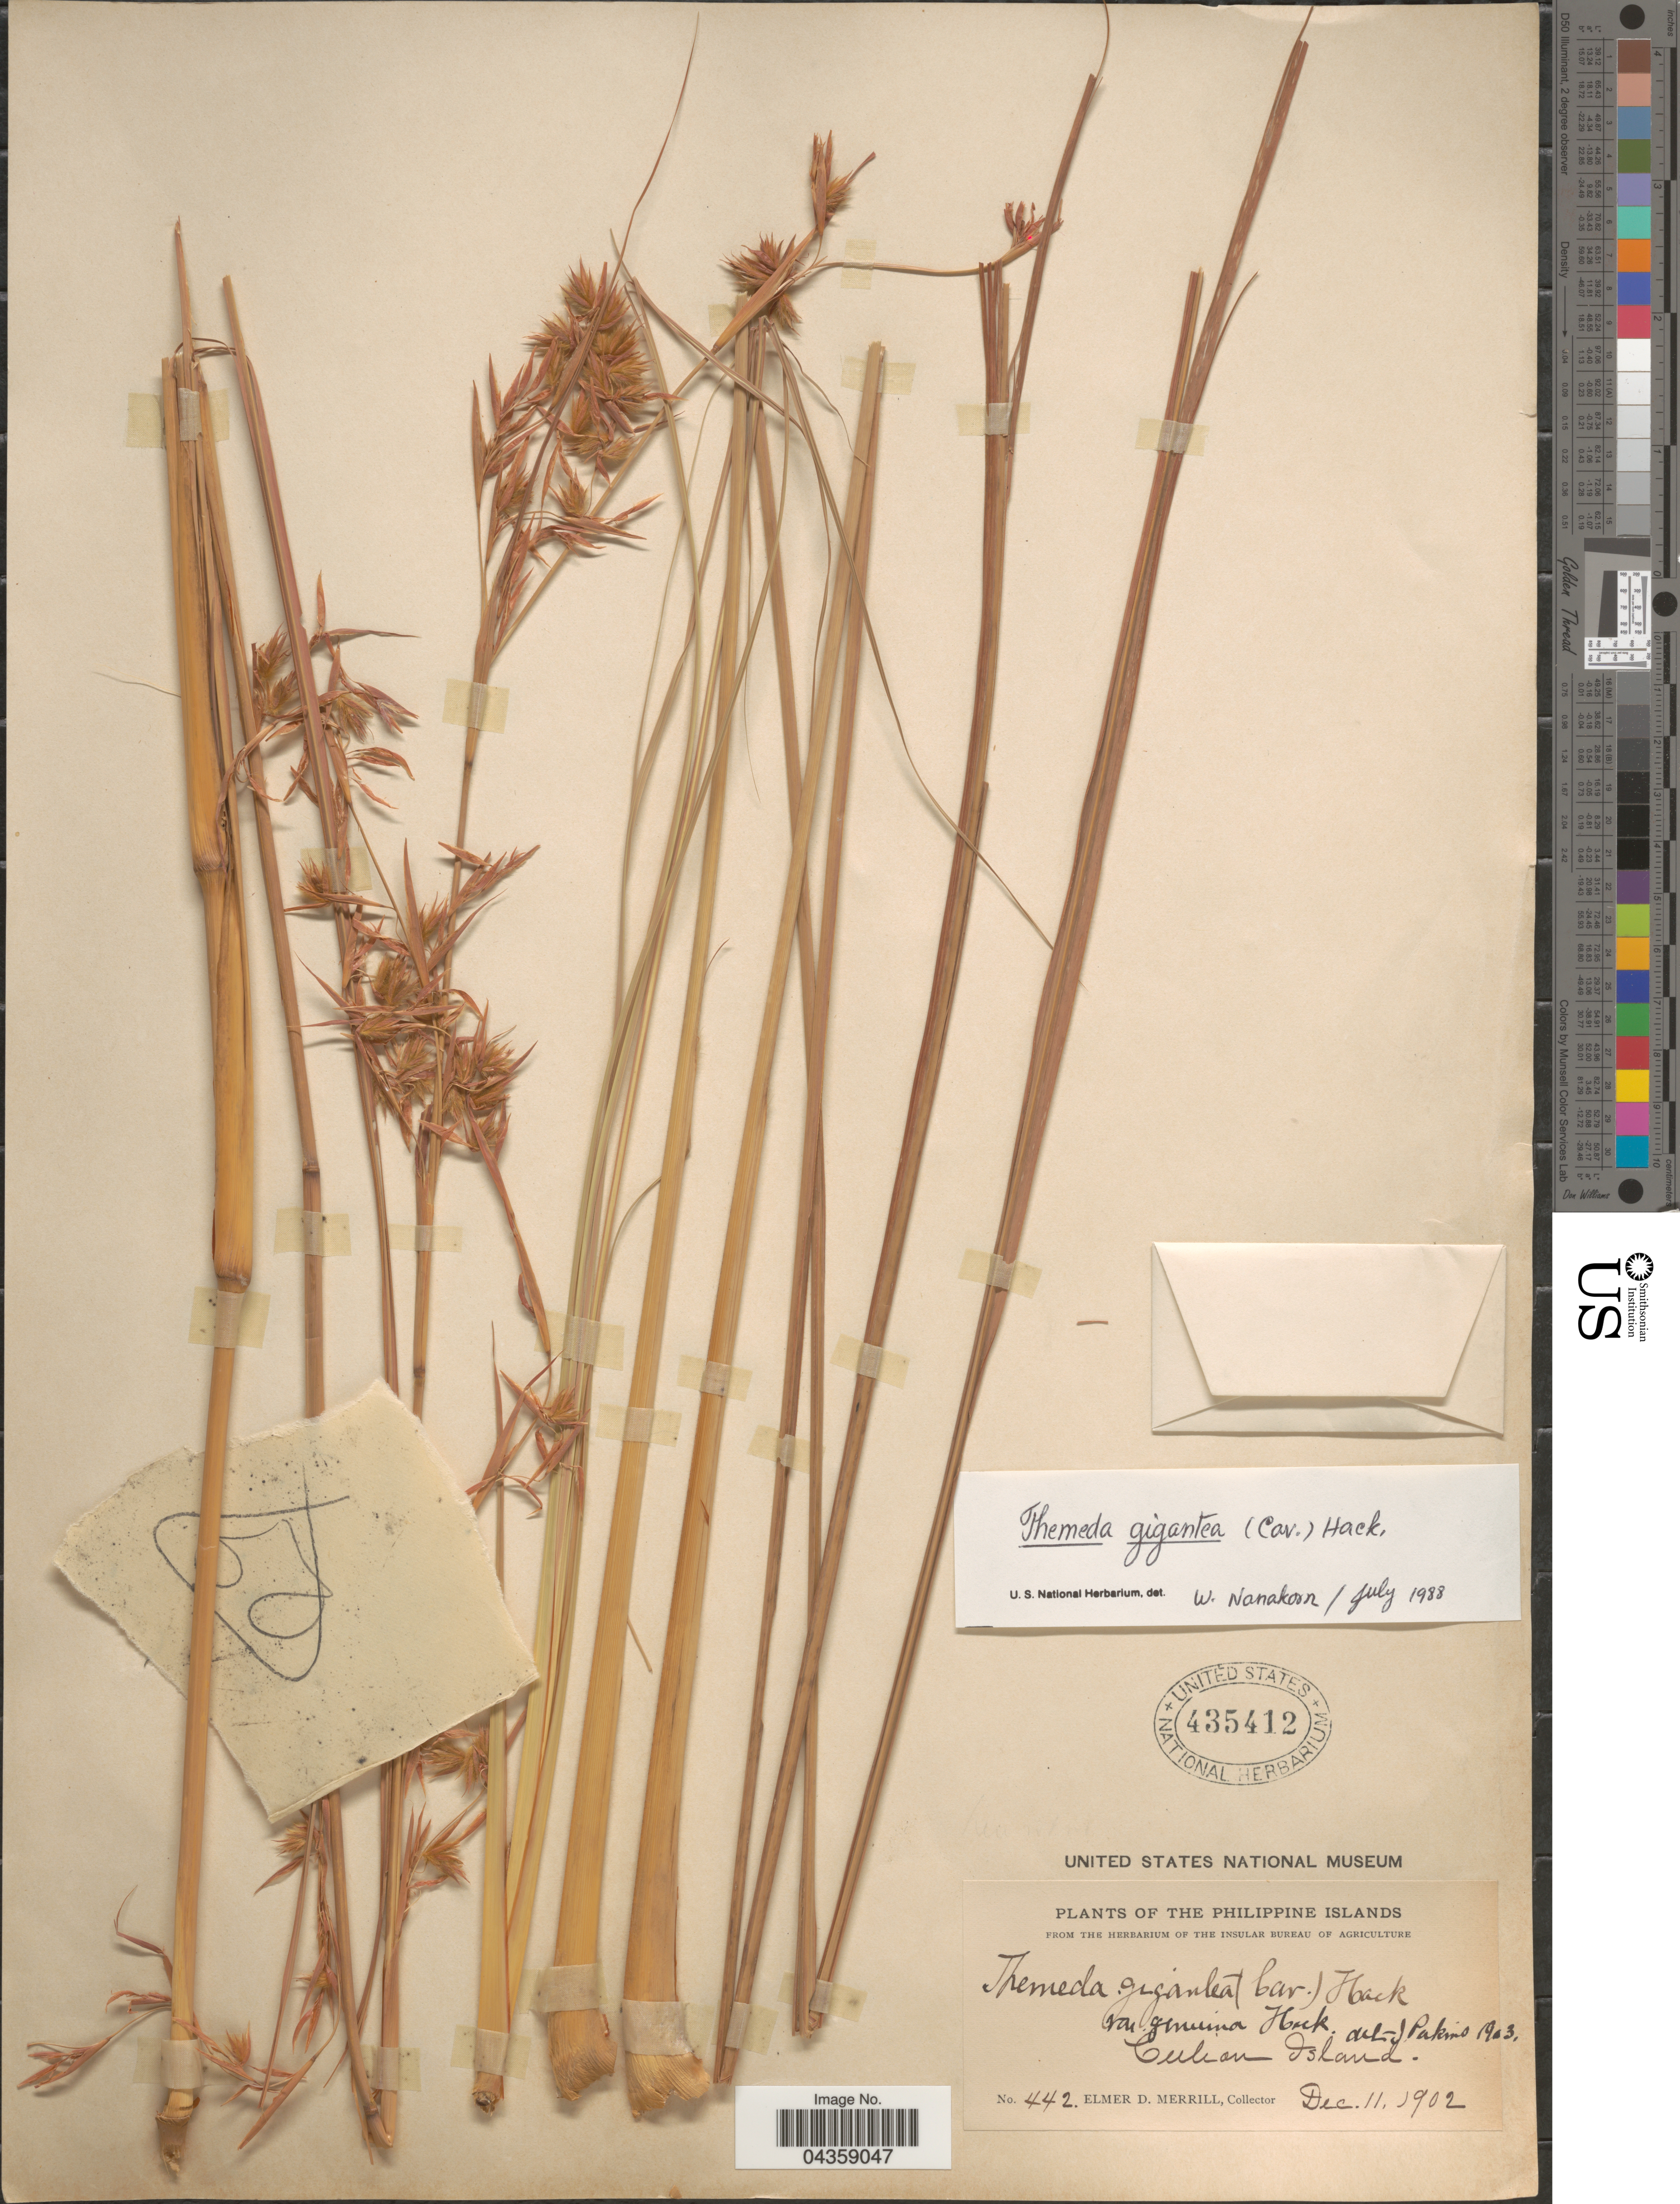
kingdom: Plantae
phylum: Tracheophyta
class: Liliopsida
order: Poales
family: Poaceae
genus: Themeda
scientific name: Themeda gigantea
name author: Hack.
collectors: E. D. Merrill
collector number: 442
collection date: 1902-12-11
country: Philippines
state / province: Mimaropa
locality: The Philippine Islands. Culion Island.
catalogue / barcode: US 435412